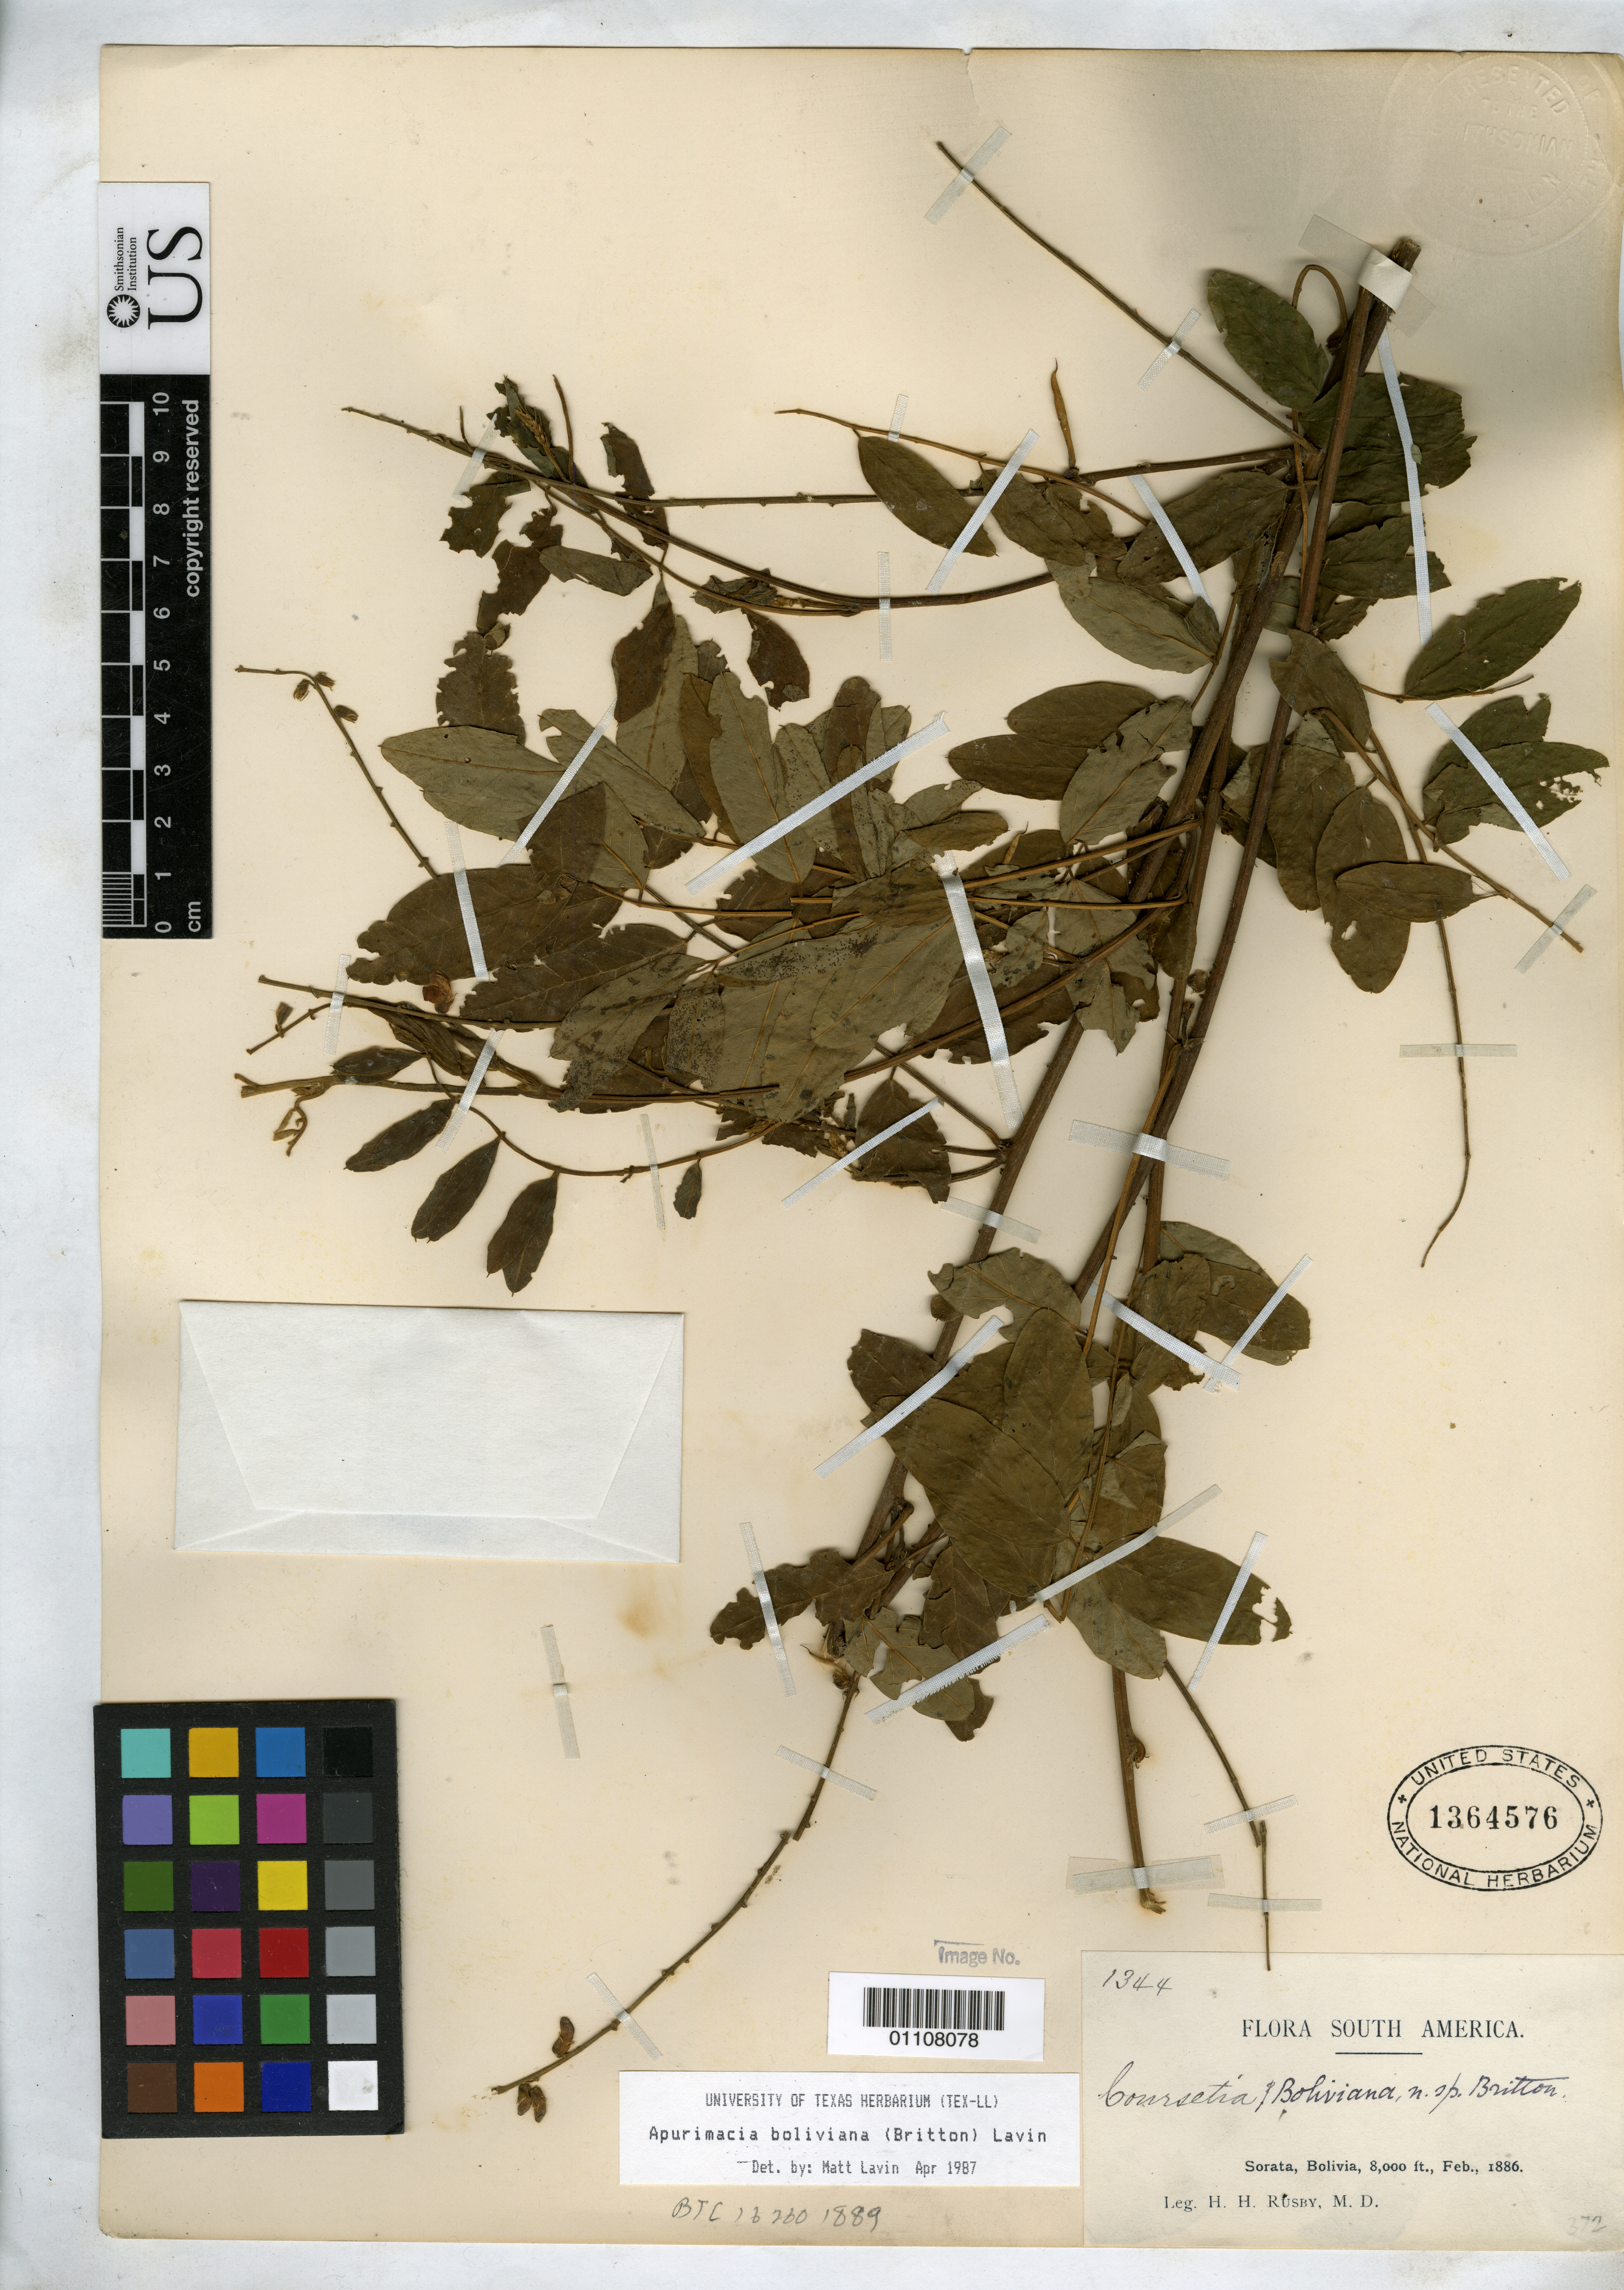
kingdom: Plantae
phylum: Tracheophyta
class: Magnoliopsida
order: Fabales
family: Fabaceae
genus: Coursetia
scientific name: Coursetia boliviana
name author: Britton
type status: Syntype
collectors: H. H. Rusby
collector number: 1344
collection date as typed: Feb., 1886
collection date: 1886-02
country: Bolivia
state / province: La Páz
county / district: Larecaja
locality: Sorata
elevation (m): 2438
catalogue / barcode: US 1364576